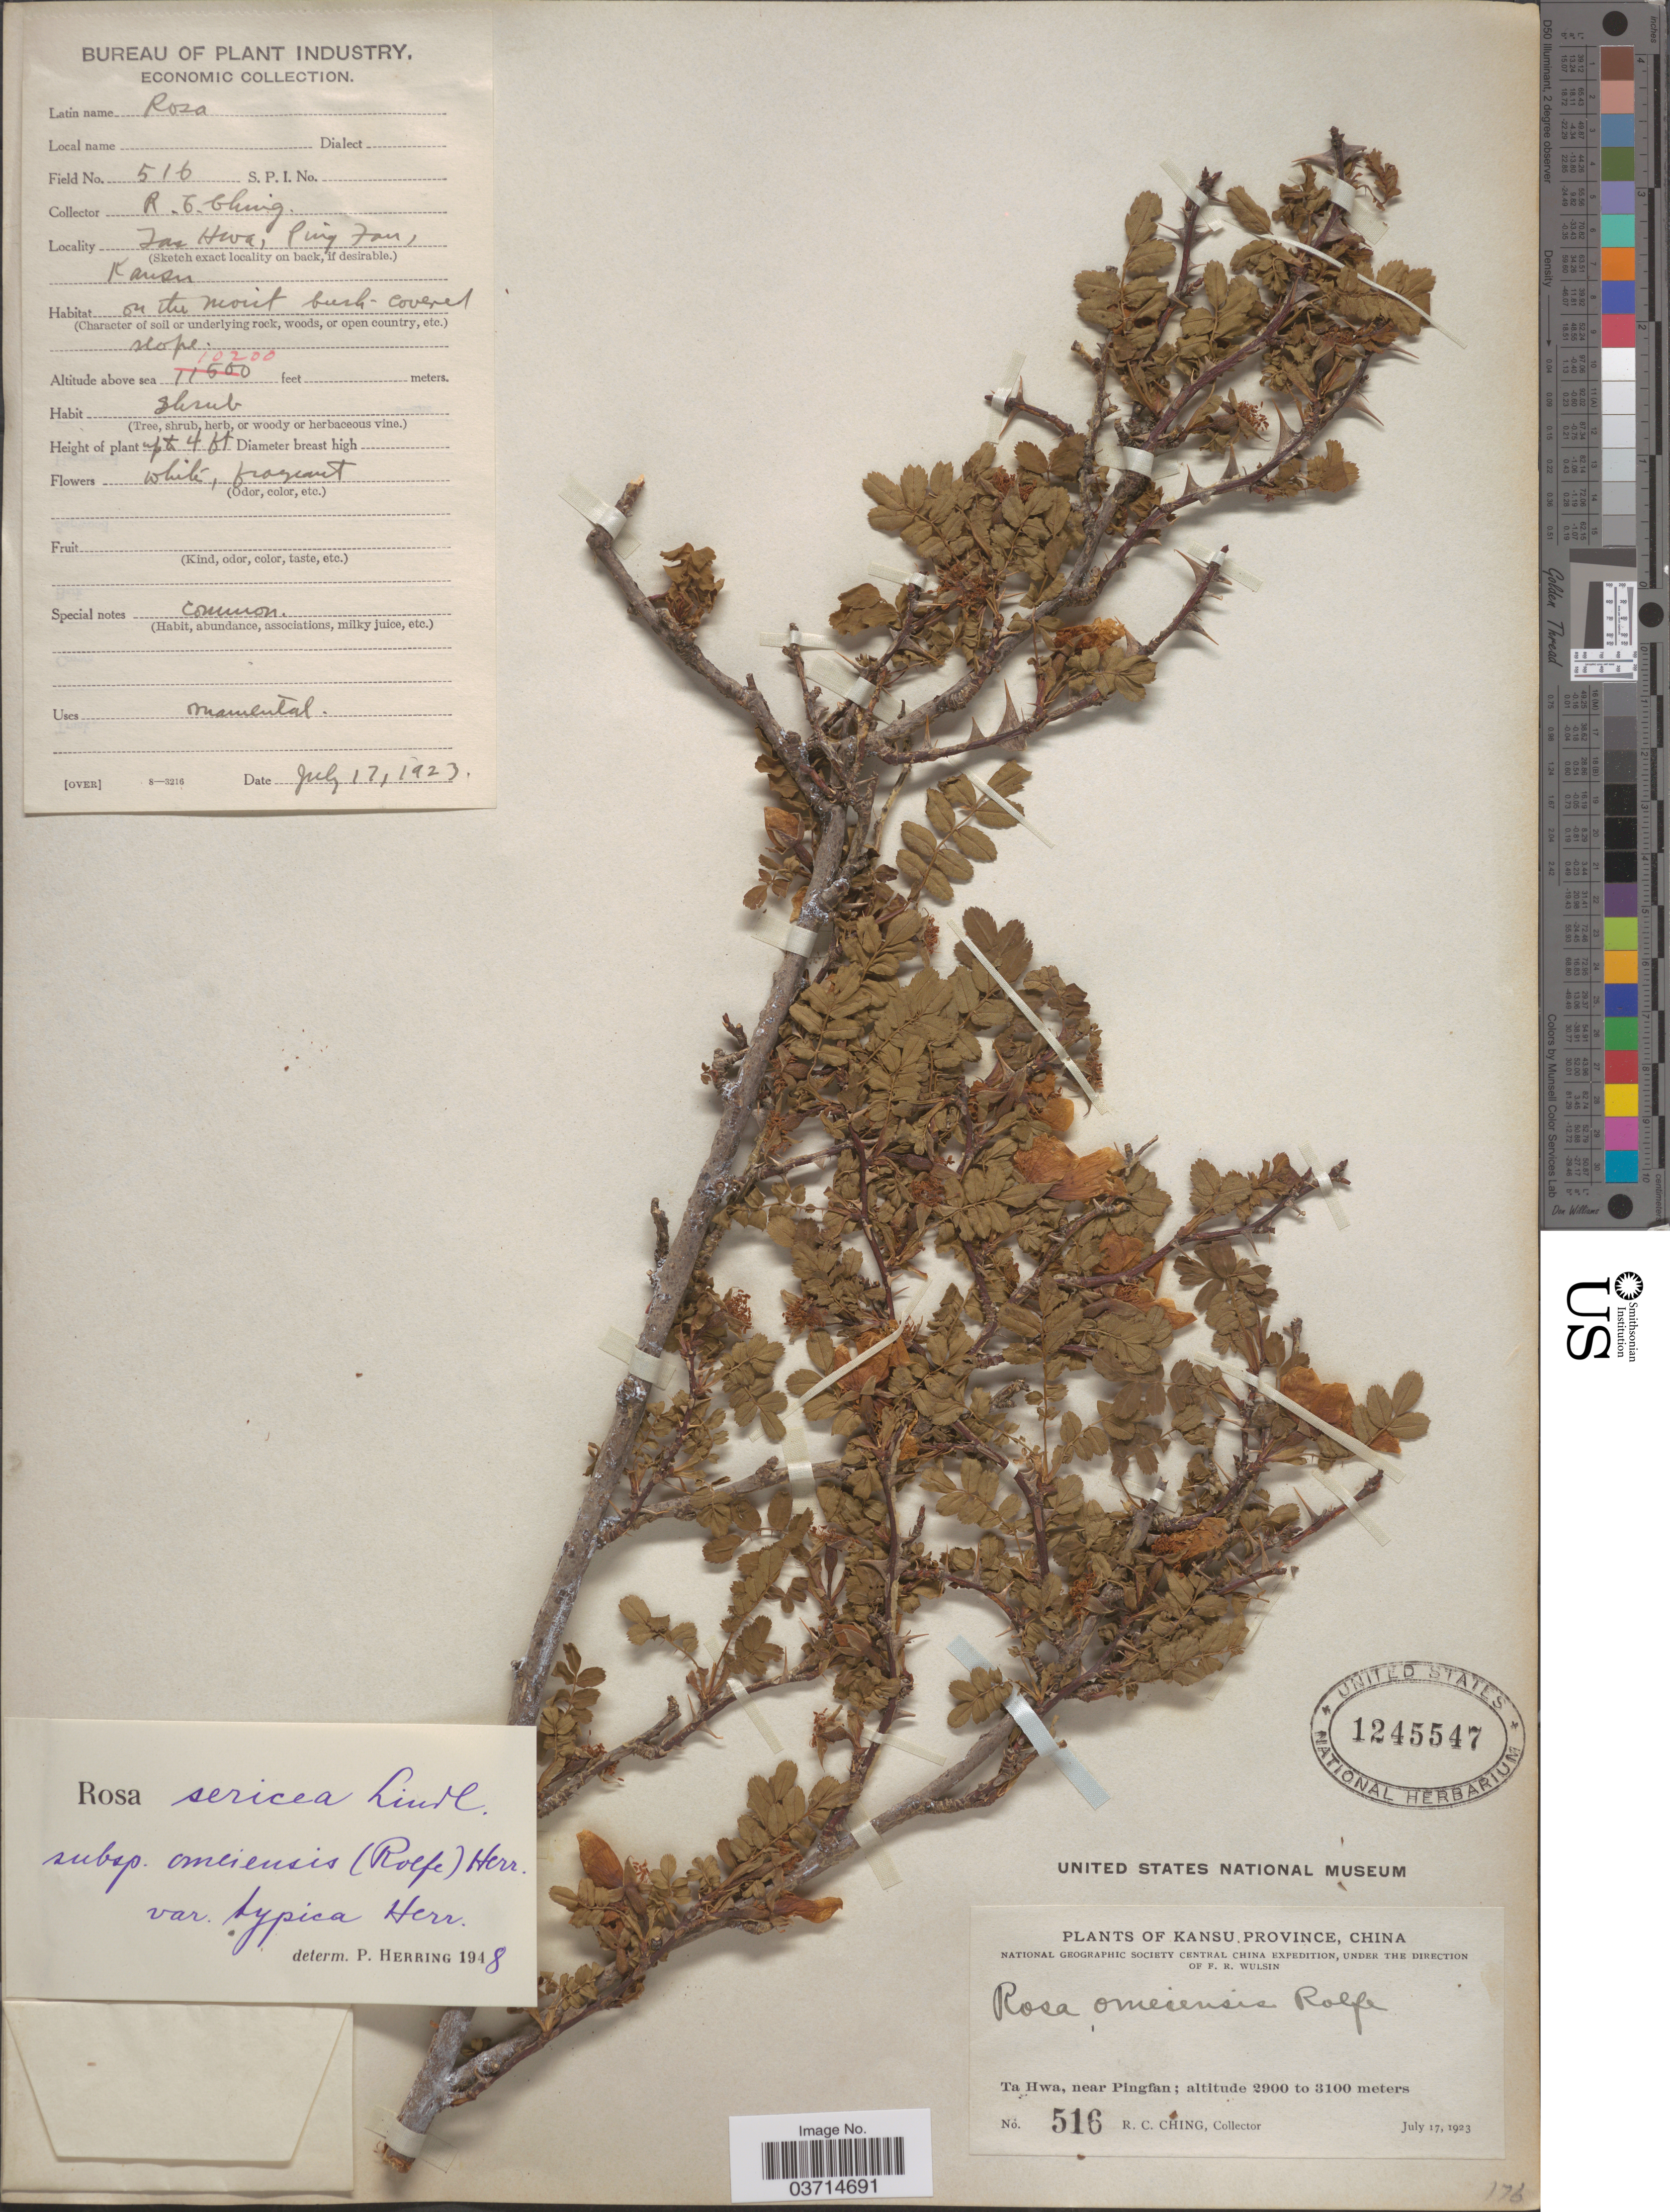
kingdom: Plantae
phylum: Tracheophyta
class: Magnoliopsida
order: Rosales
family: Rosaceae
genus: Rosa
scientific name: Rosa omeiensis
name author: Rolfe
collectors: R. C. Ching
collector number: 516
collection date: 1923-07-17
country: China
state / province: Gansu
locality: Kansu Province. Ta Hwa, near Pingfan.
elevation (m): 3109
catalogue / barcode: US 1245547